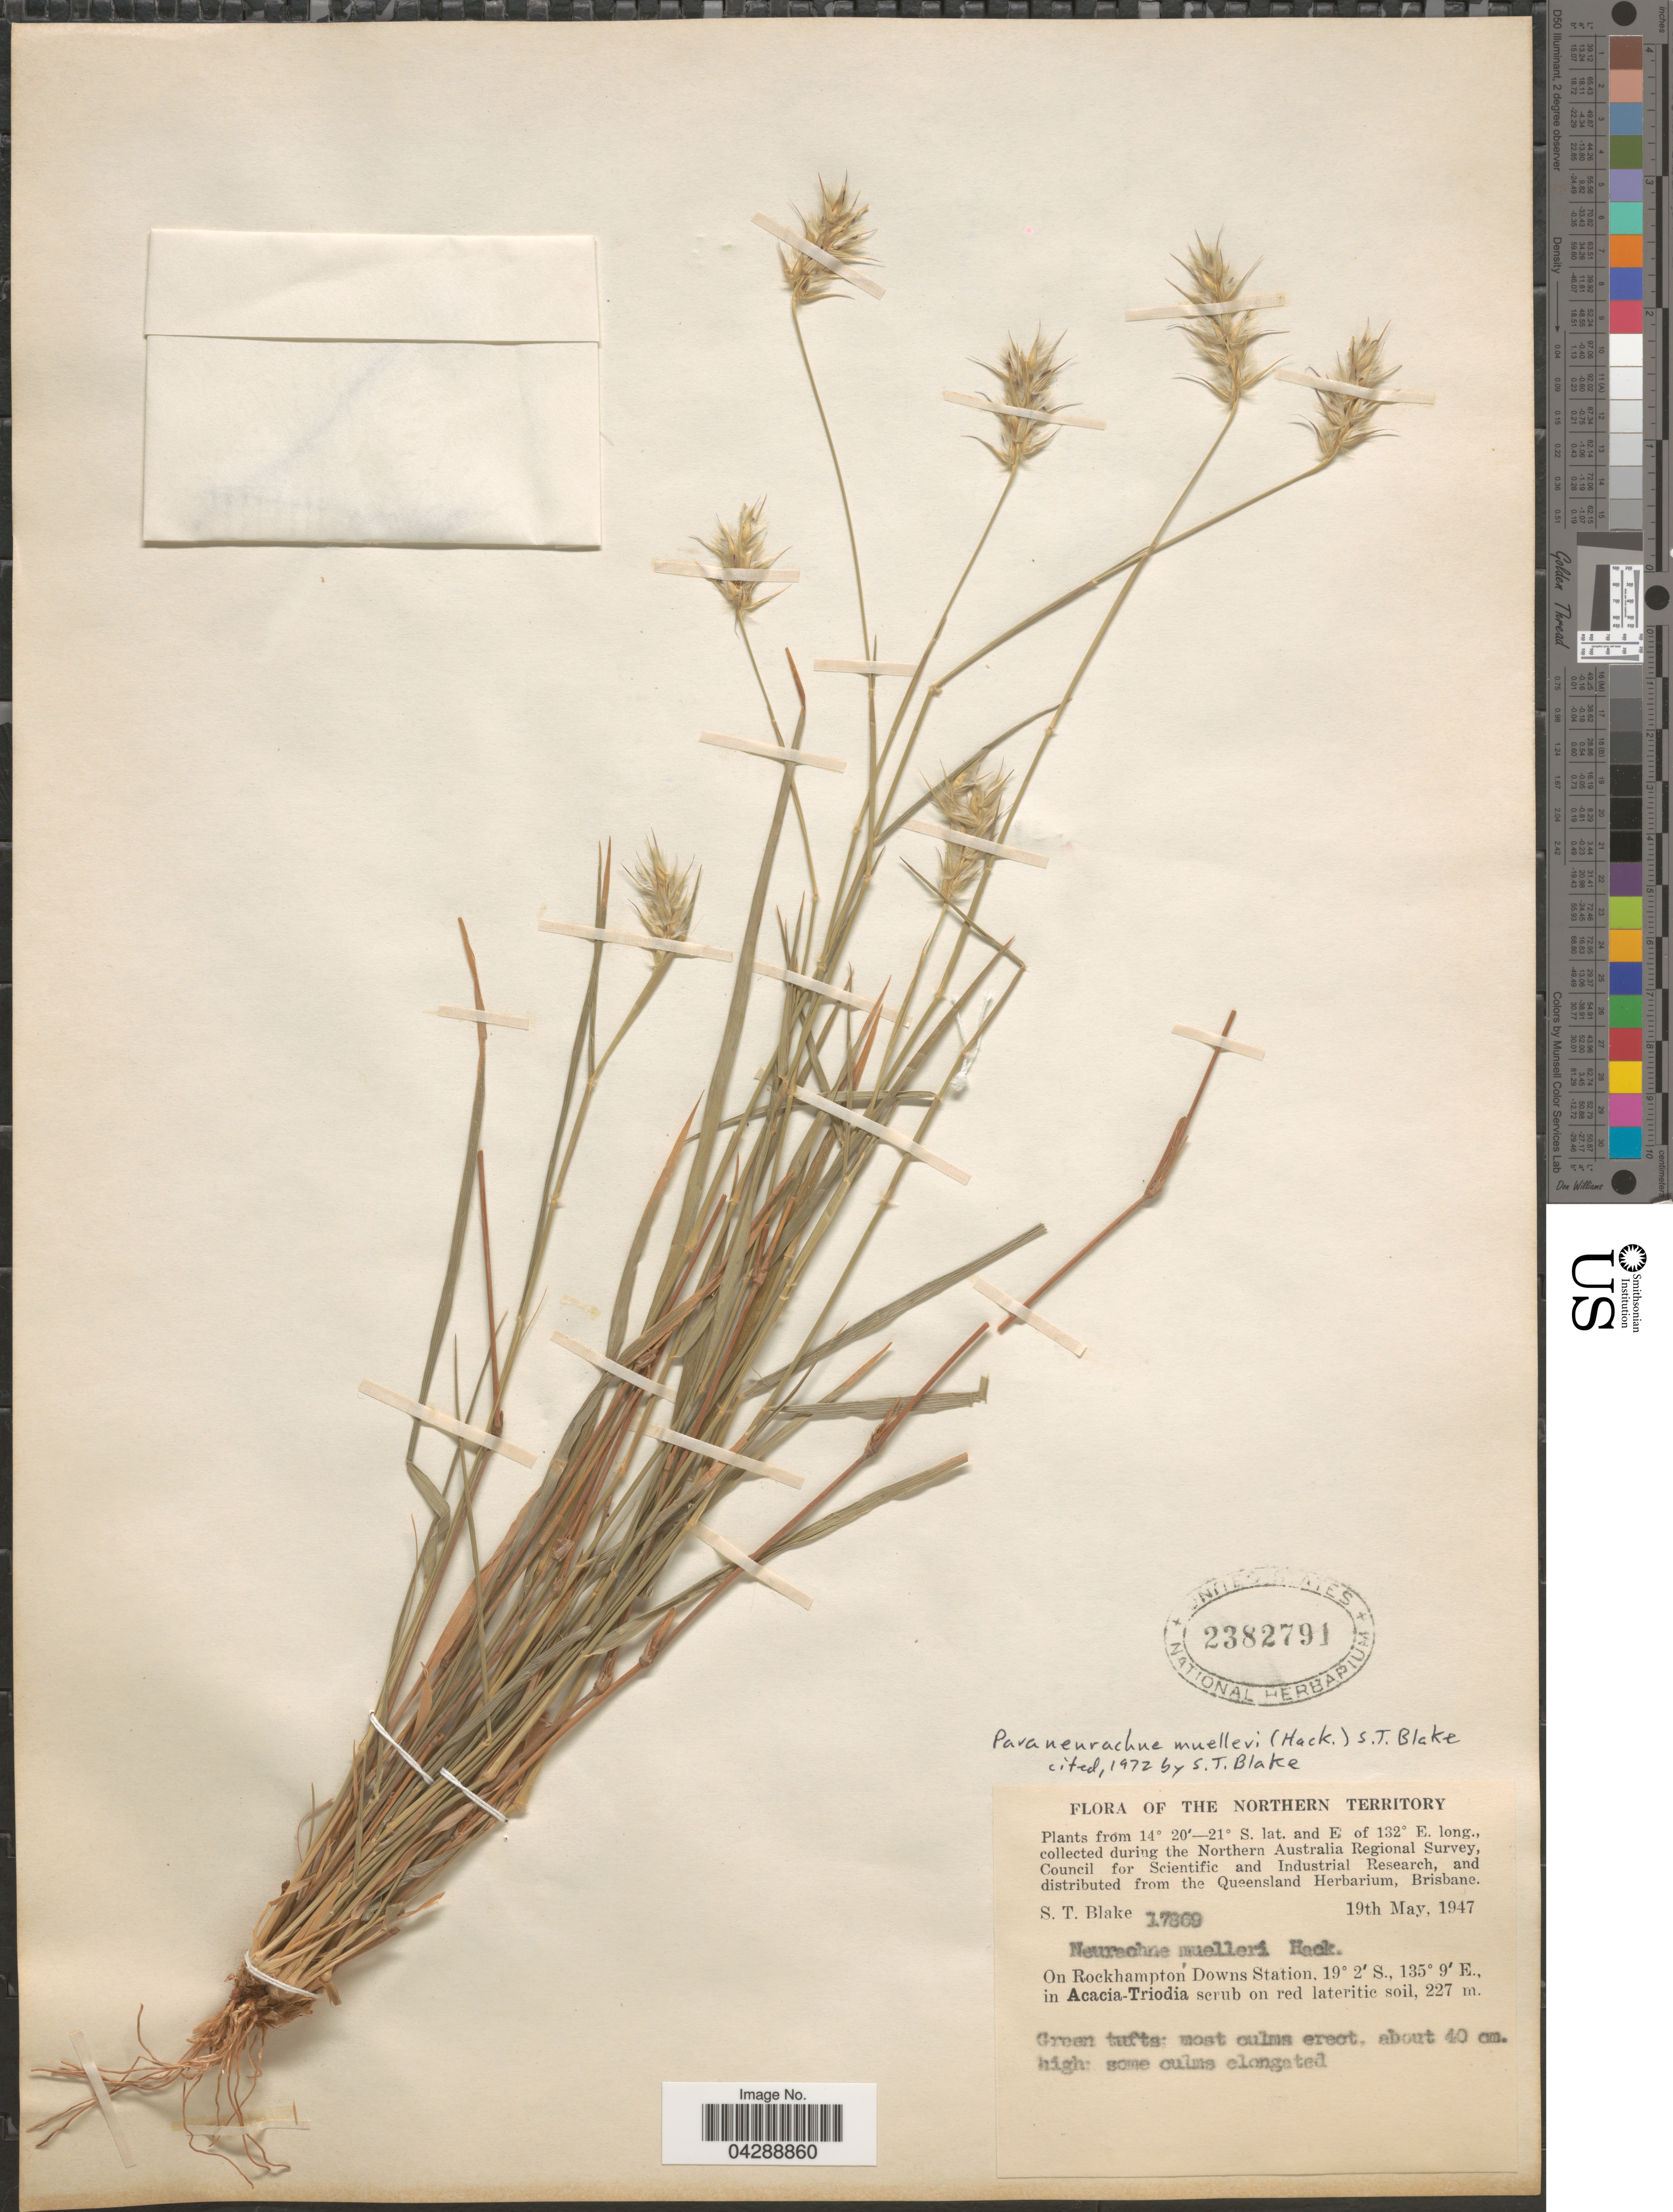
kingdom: Plantae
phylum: Tracheophyta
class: Liliopsida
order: Poales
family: Poaceae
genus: Paraneurachne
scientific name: Paraneurachne muelleri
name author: (Hack.) S.T. Blake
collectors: S. T. Blake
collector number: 17869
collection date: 1947-05-19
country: Australia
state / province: Northern Territory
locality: Northern Australia Regional Survey. On Rockhampton Downs Station.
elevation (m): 227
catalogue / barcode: US 2382791